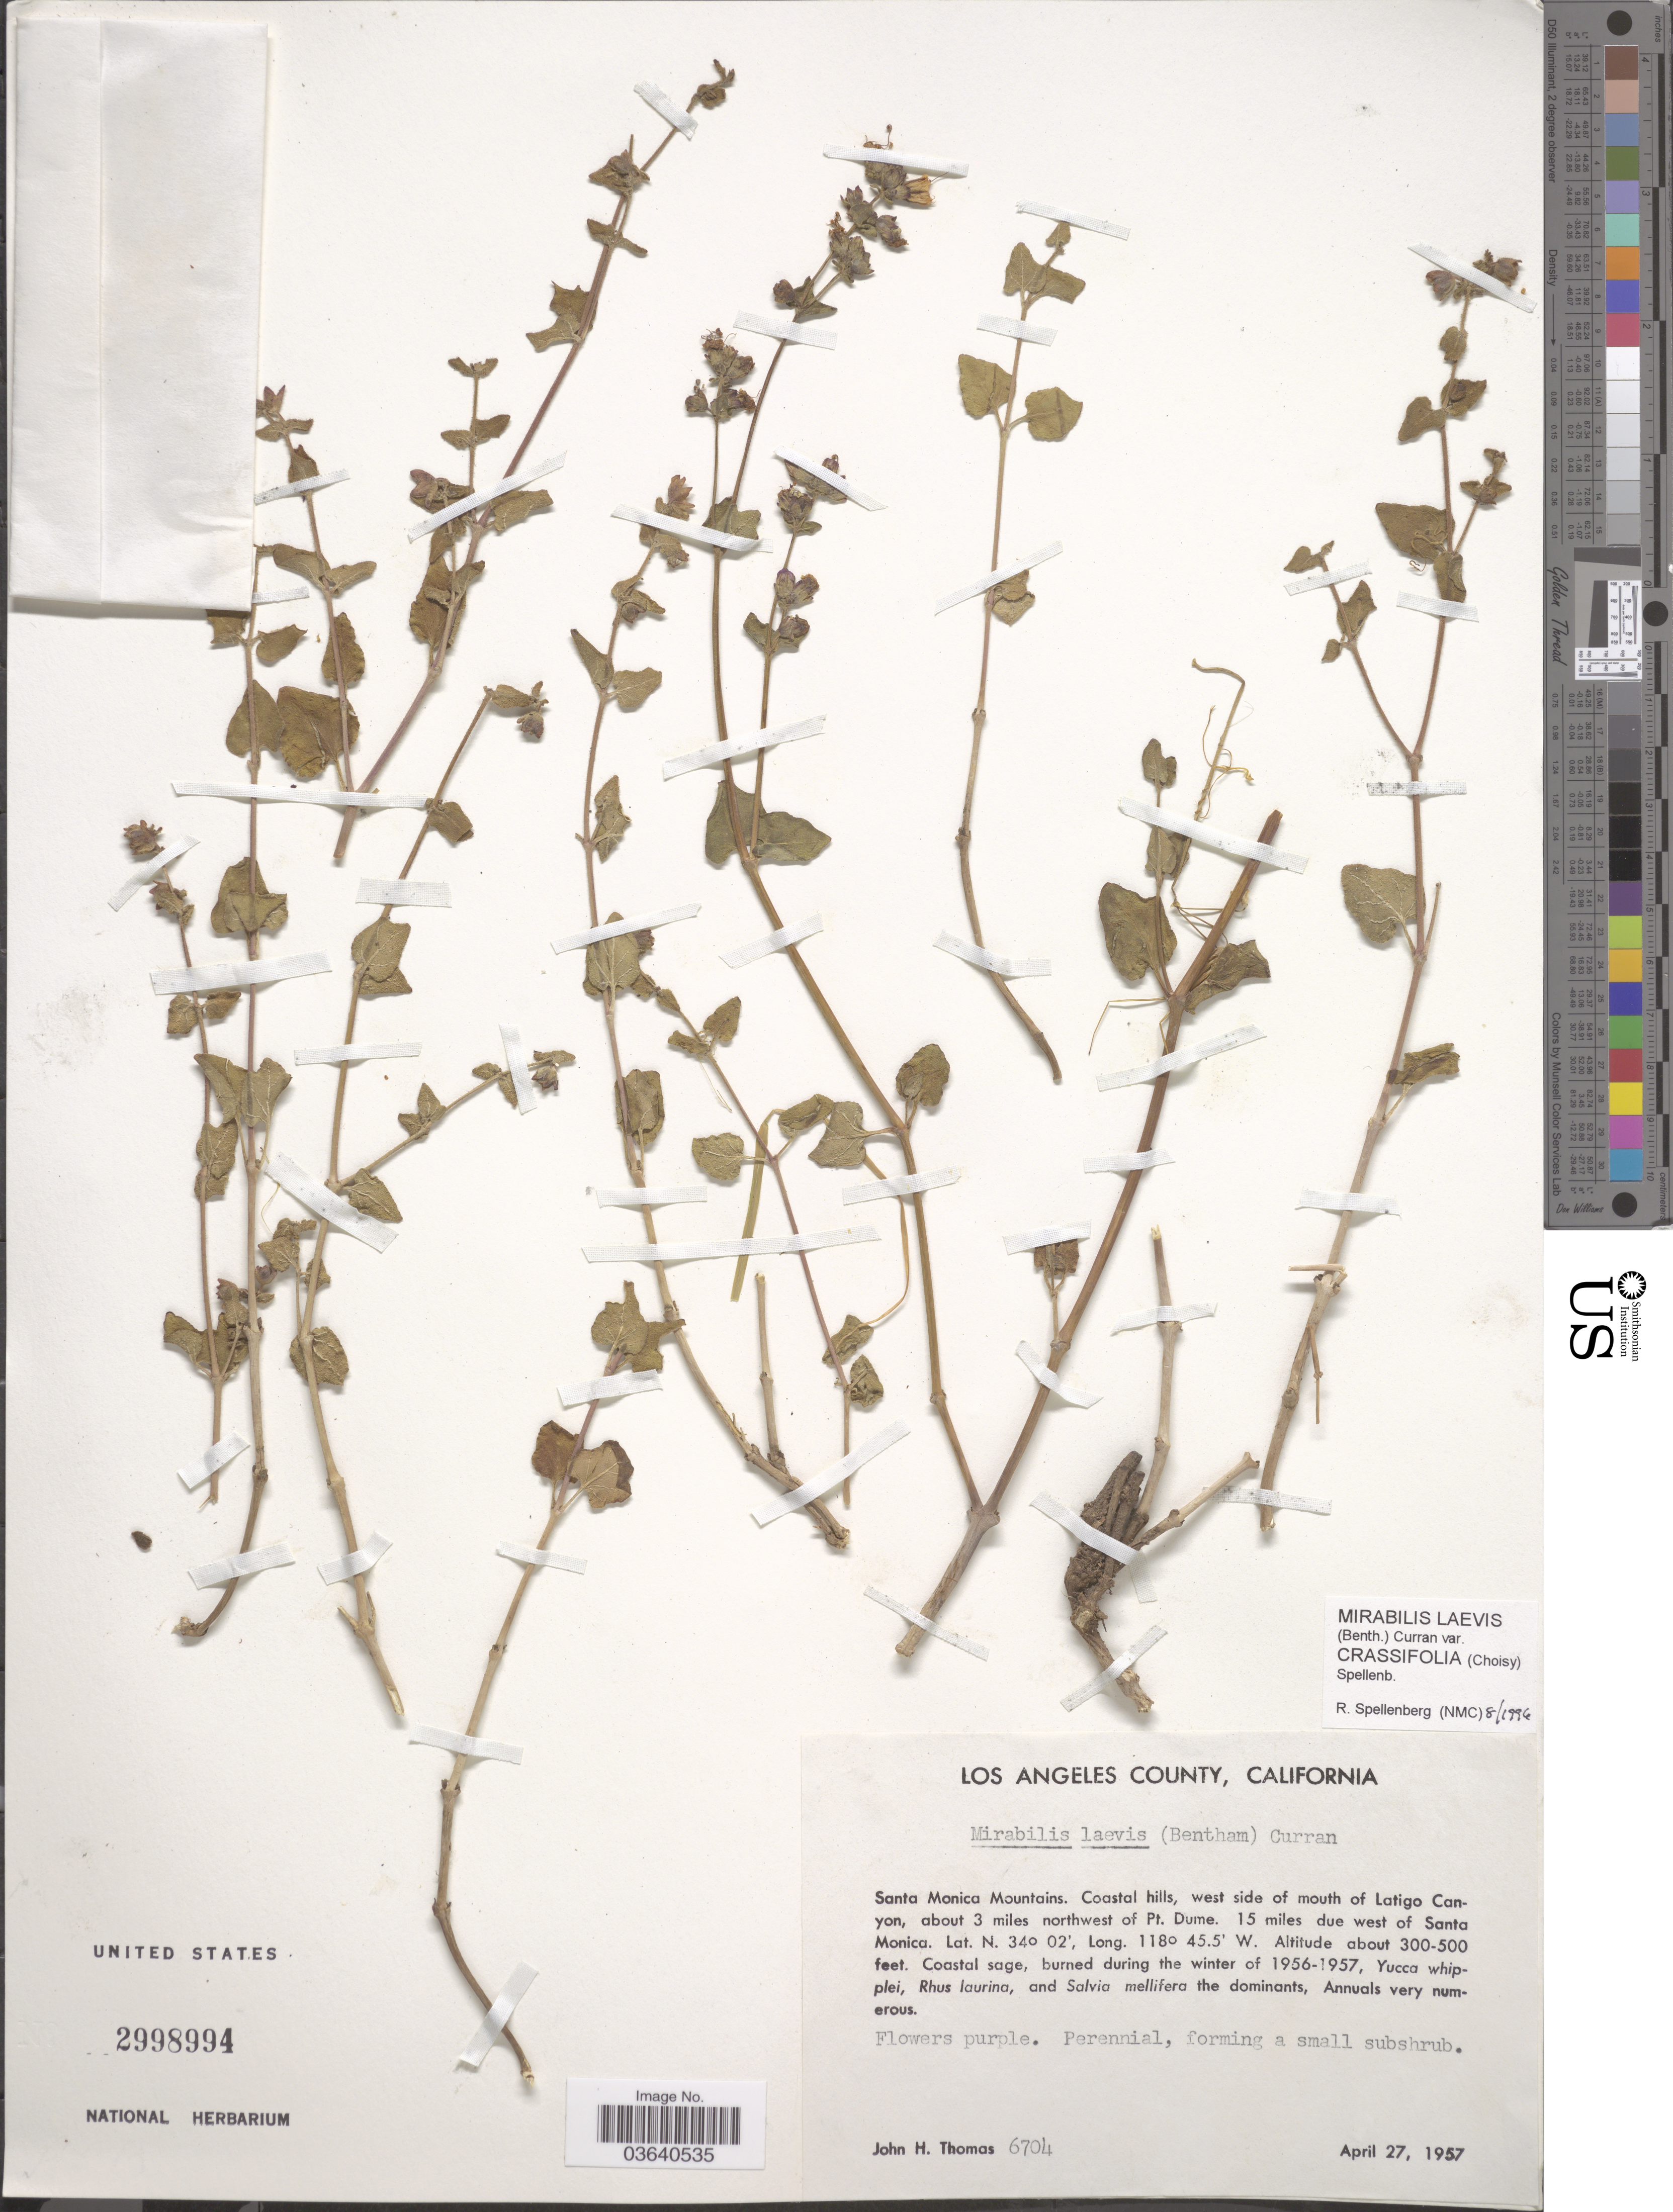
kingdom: Plantae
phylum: Tracheophyta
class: Magnoliopsida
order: Caryophyllales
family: Nyctaginaceae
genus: Mirabilis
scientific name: Mirabilis laevis var. crassifolia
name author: (Choisy) Spellenb.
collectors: J. H. Thomas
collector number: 6704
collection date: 1957-04-27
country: United States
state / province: California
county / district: Los Angeles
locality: Los Angeles County. Santa Monica Mountains. Coastal hills, west side of mouth of Latigo Canyon, about 3 miles northwest of Pt. Dume. 15 miles due west of Santa Monica.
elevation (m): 91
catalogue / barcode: US 2998994